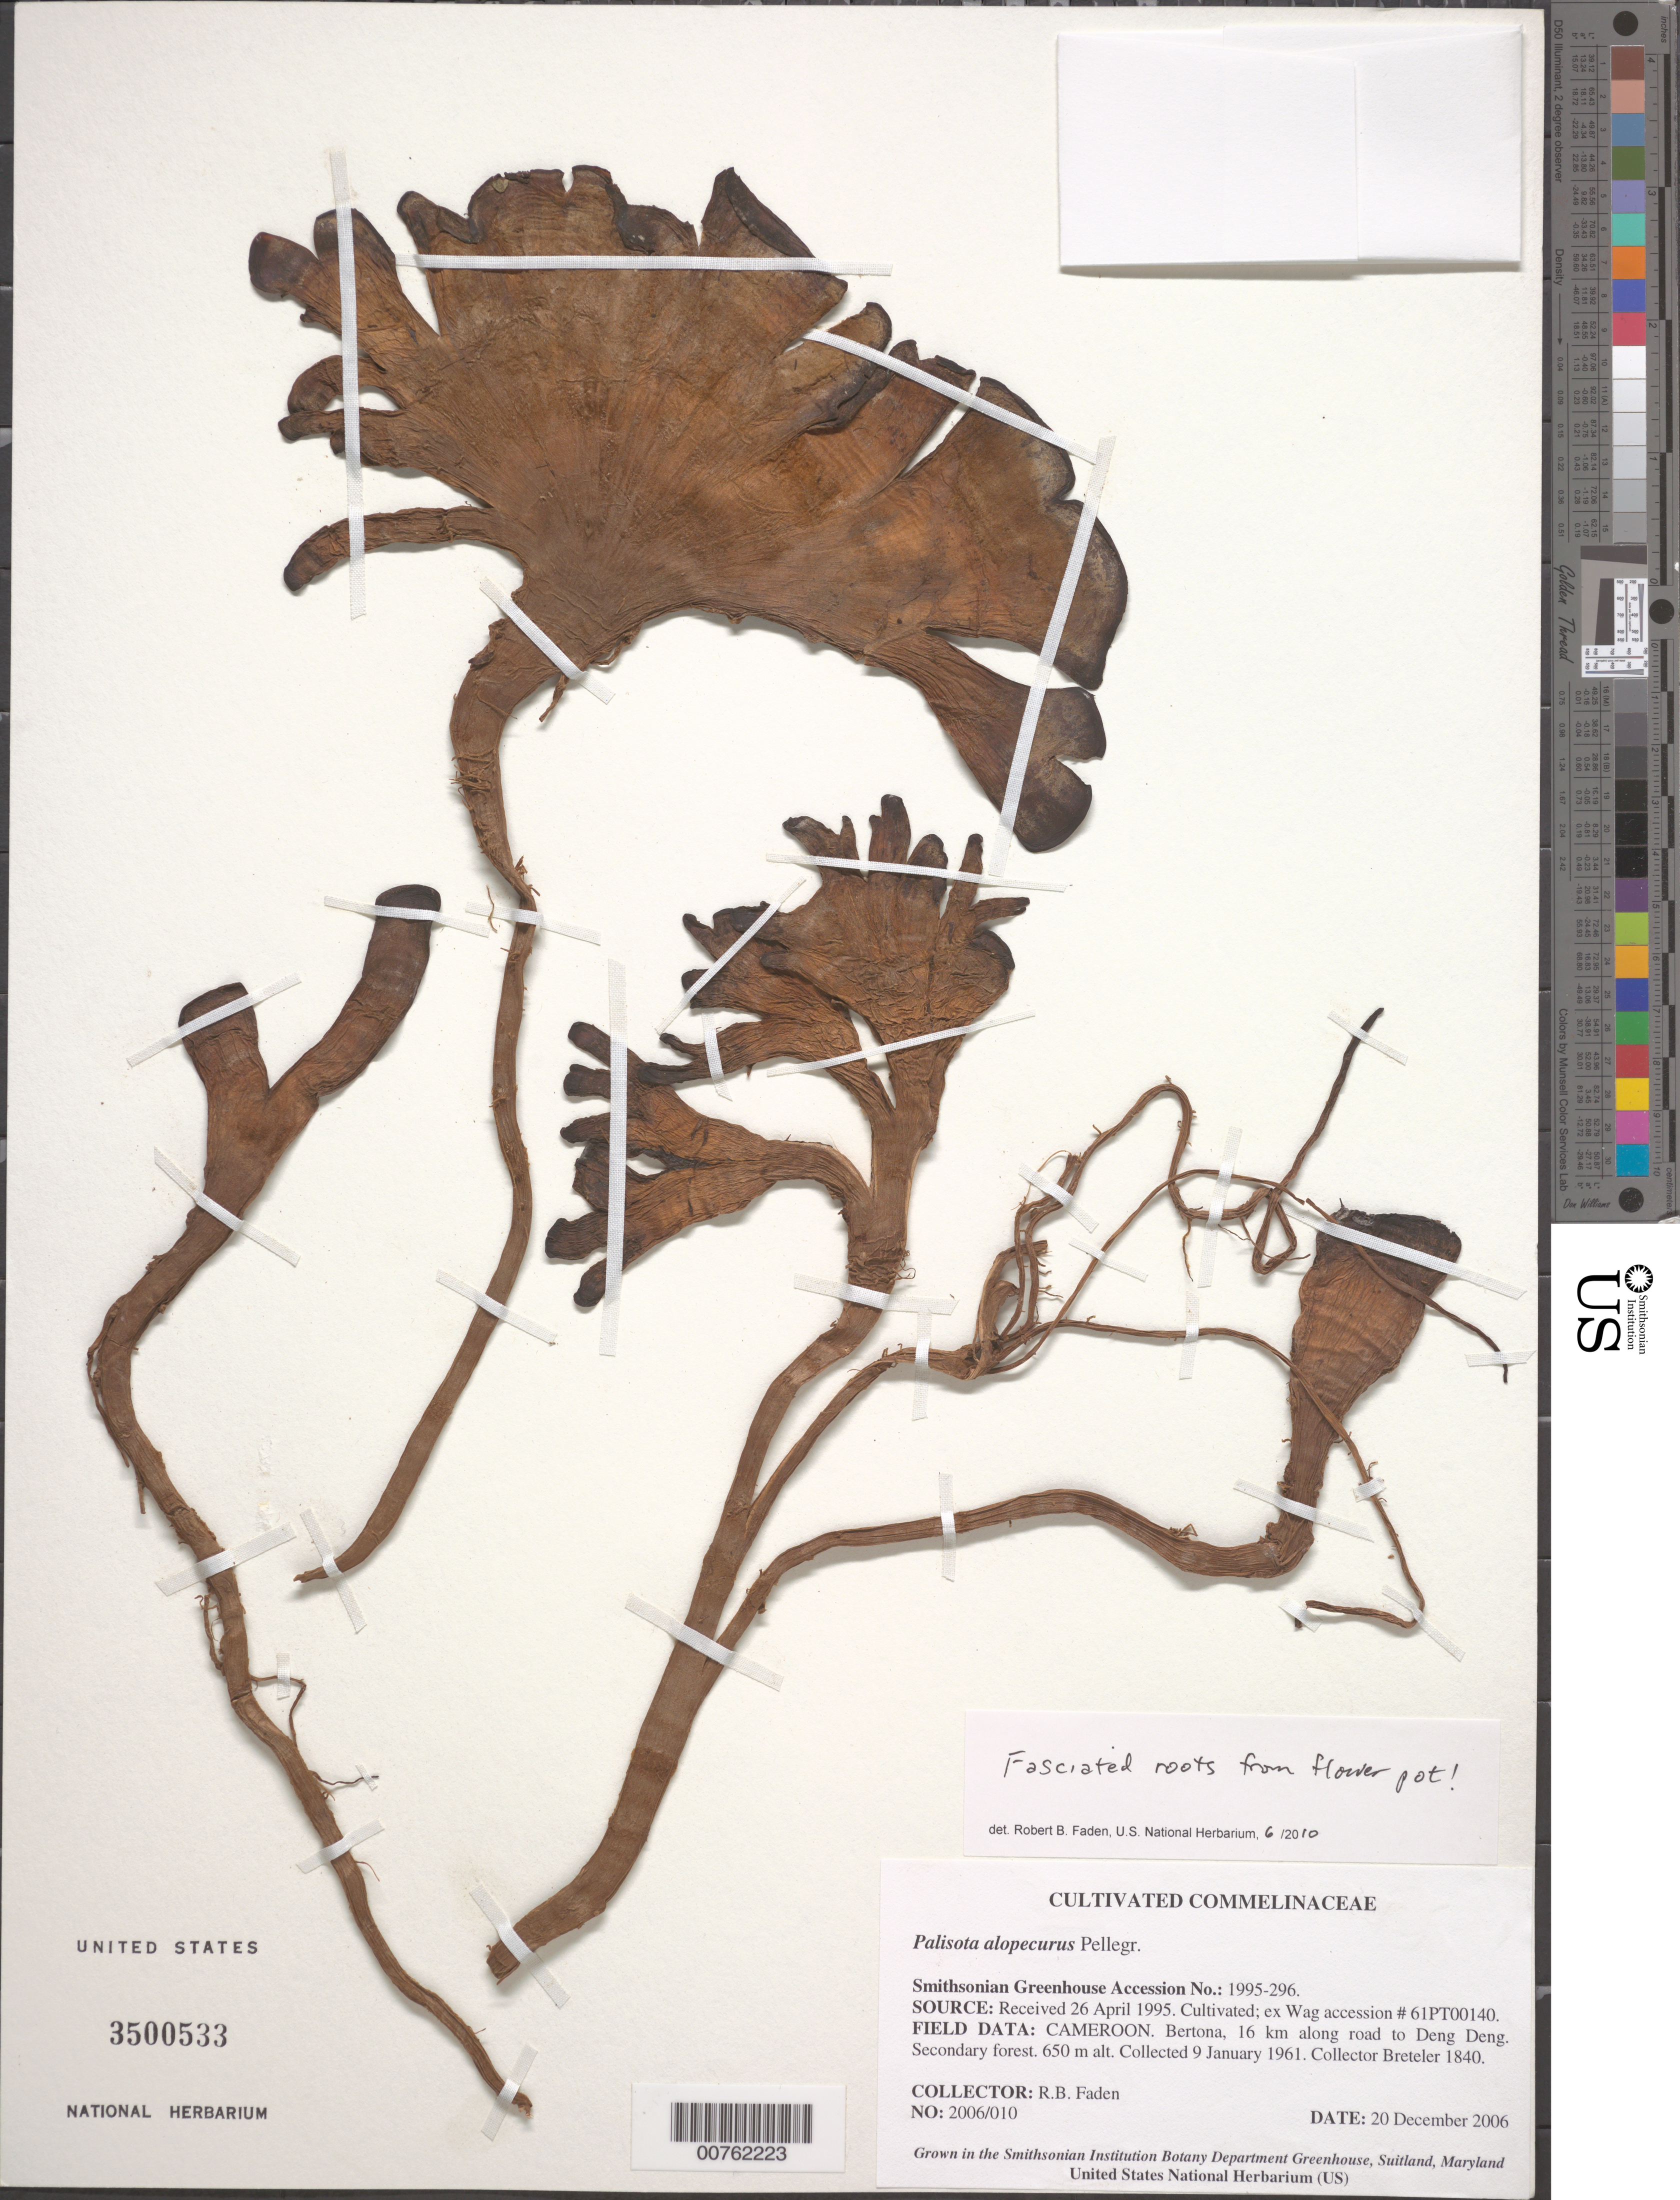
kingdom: Plantae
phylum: Tracheophyta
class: Liliopsida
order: Commelinales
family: Commelinaceae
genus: Palisota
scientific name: Palisota alopecurus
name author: Pellegr.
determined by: Faden, Robert B., (US), Smithsonian Institution - National Museum of Natural History (UNITED STATES)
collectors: R. B. Faden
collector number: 2006/010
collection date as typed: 20 Dec 2006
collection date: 2006-12-20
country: Cameroon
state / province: Est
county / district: Lom-et-djerem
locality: Cultivated at the USGHX; from WAG 61PT00140, received April 26, 1995; field collection by Breteler #1840.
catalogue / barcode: US 3500533